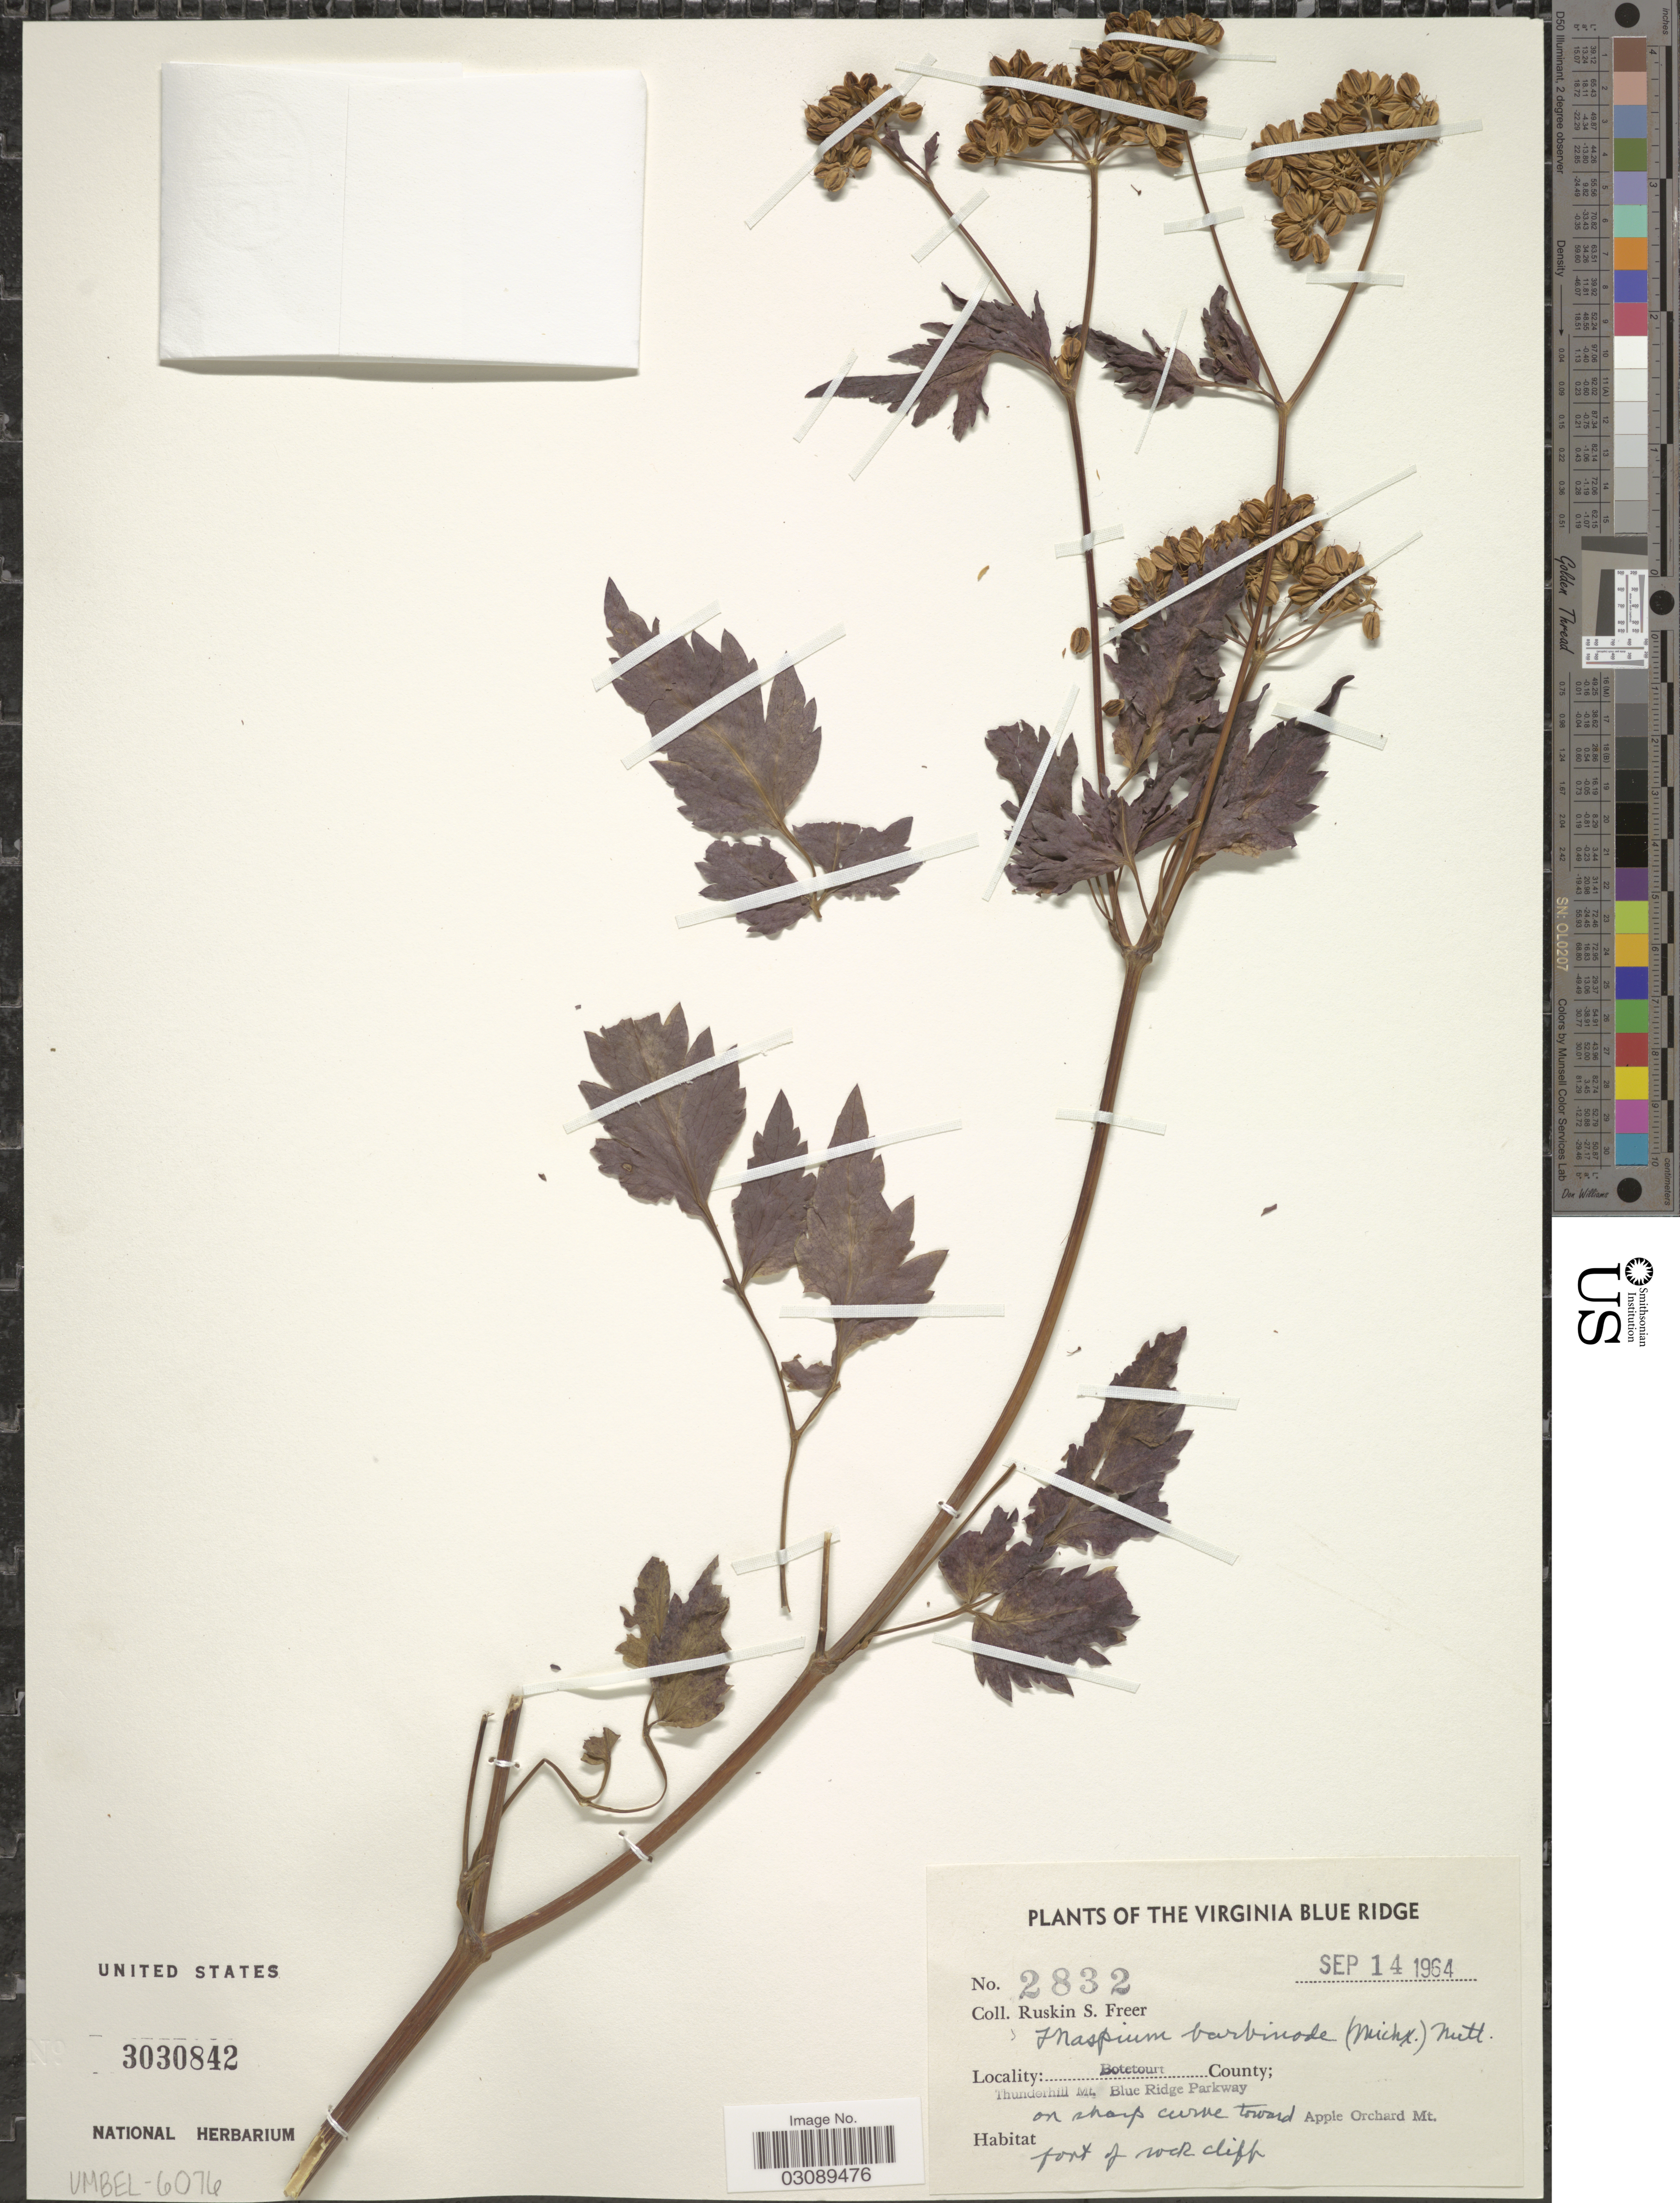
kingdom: Plantae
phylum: Tracheophyta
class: Magnoliopsida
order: Apiales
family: Apiaceae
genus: Thaspium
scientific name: Thaspium barbinode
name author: (Michx.) Nutt.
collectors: R. Freer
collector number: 2832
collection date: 1964-09-14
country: United States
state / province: Virginia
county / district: Botetourt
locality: Virginia Blue Ridge. Botetourt County. Thunderhill Mt. Blue Ridge Parkway. On sharp curve toward Apple Orchard Mt.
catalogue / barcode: US 3030842